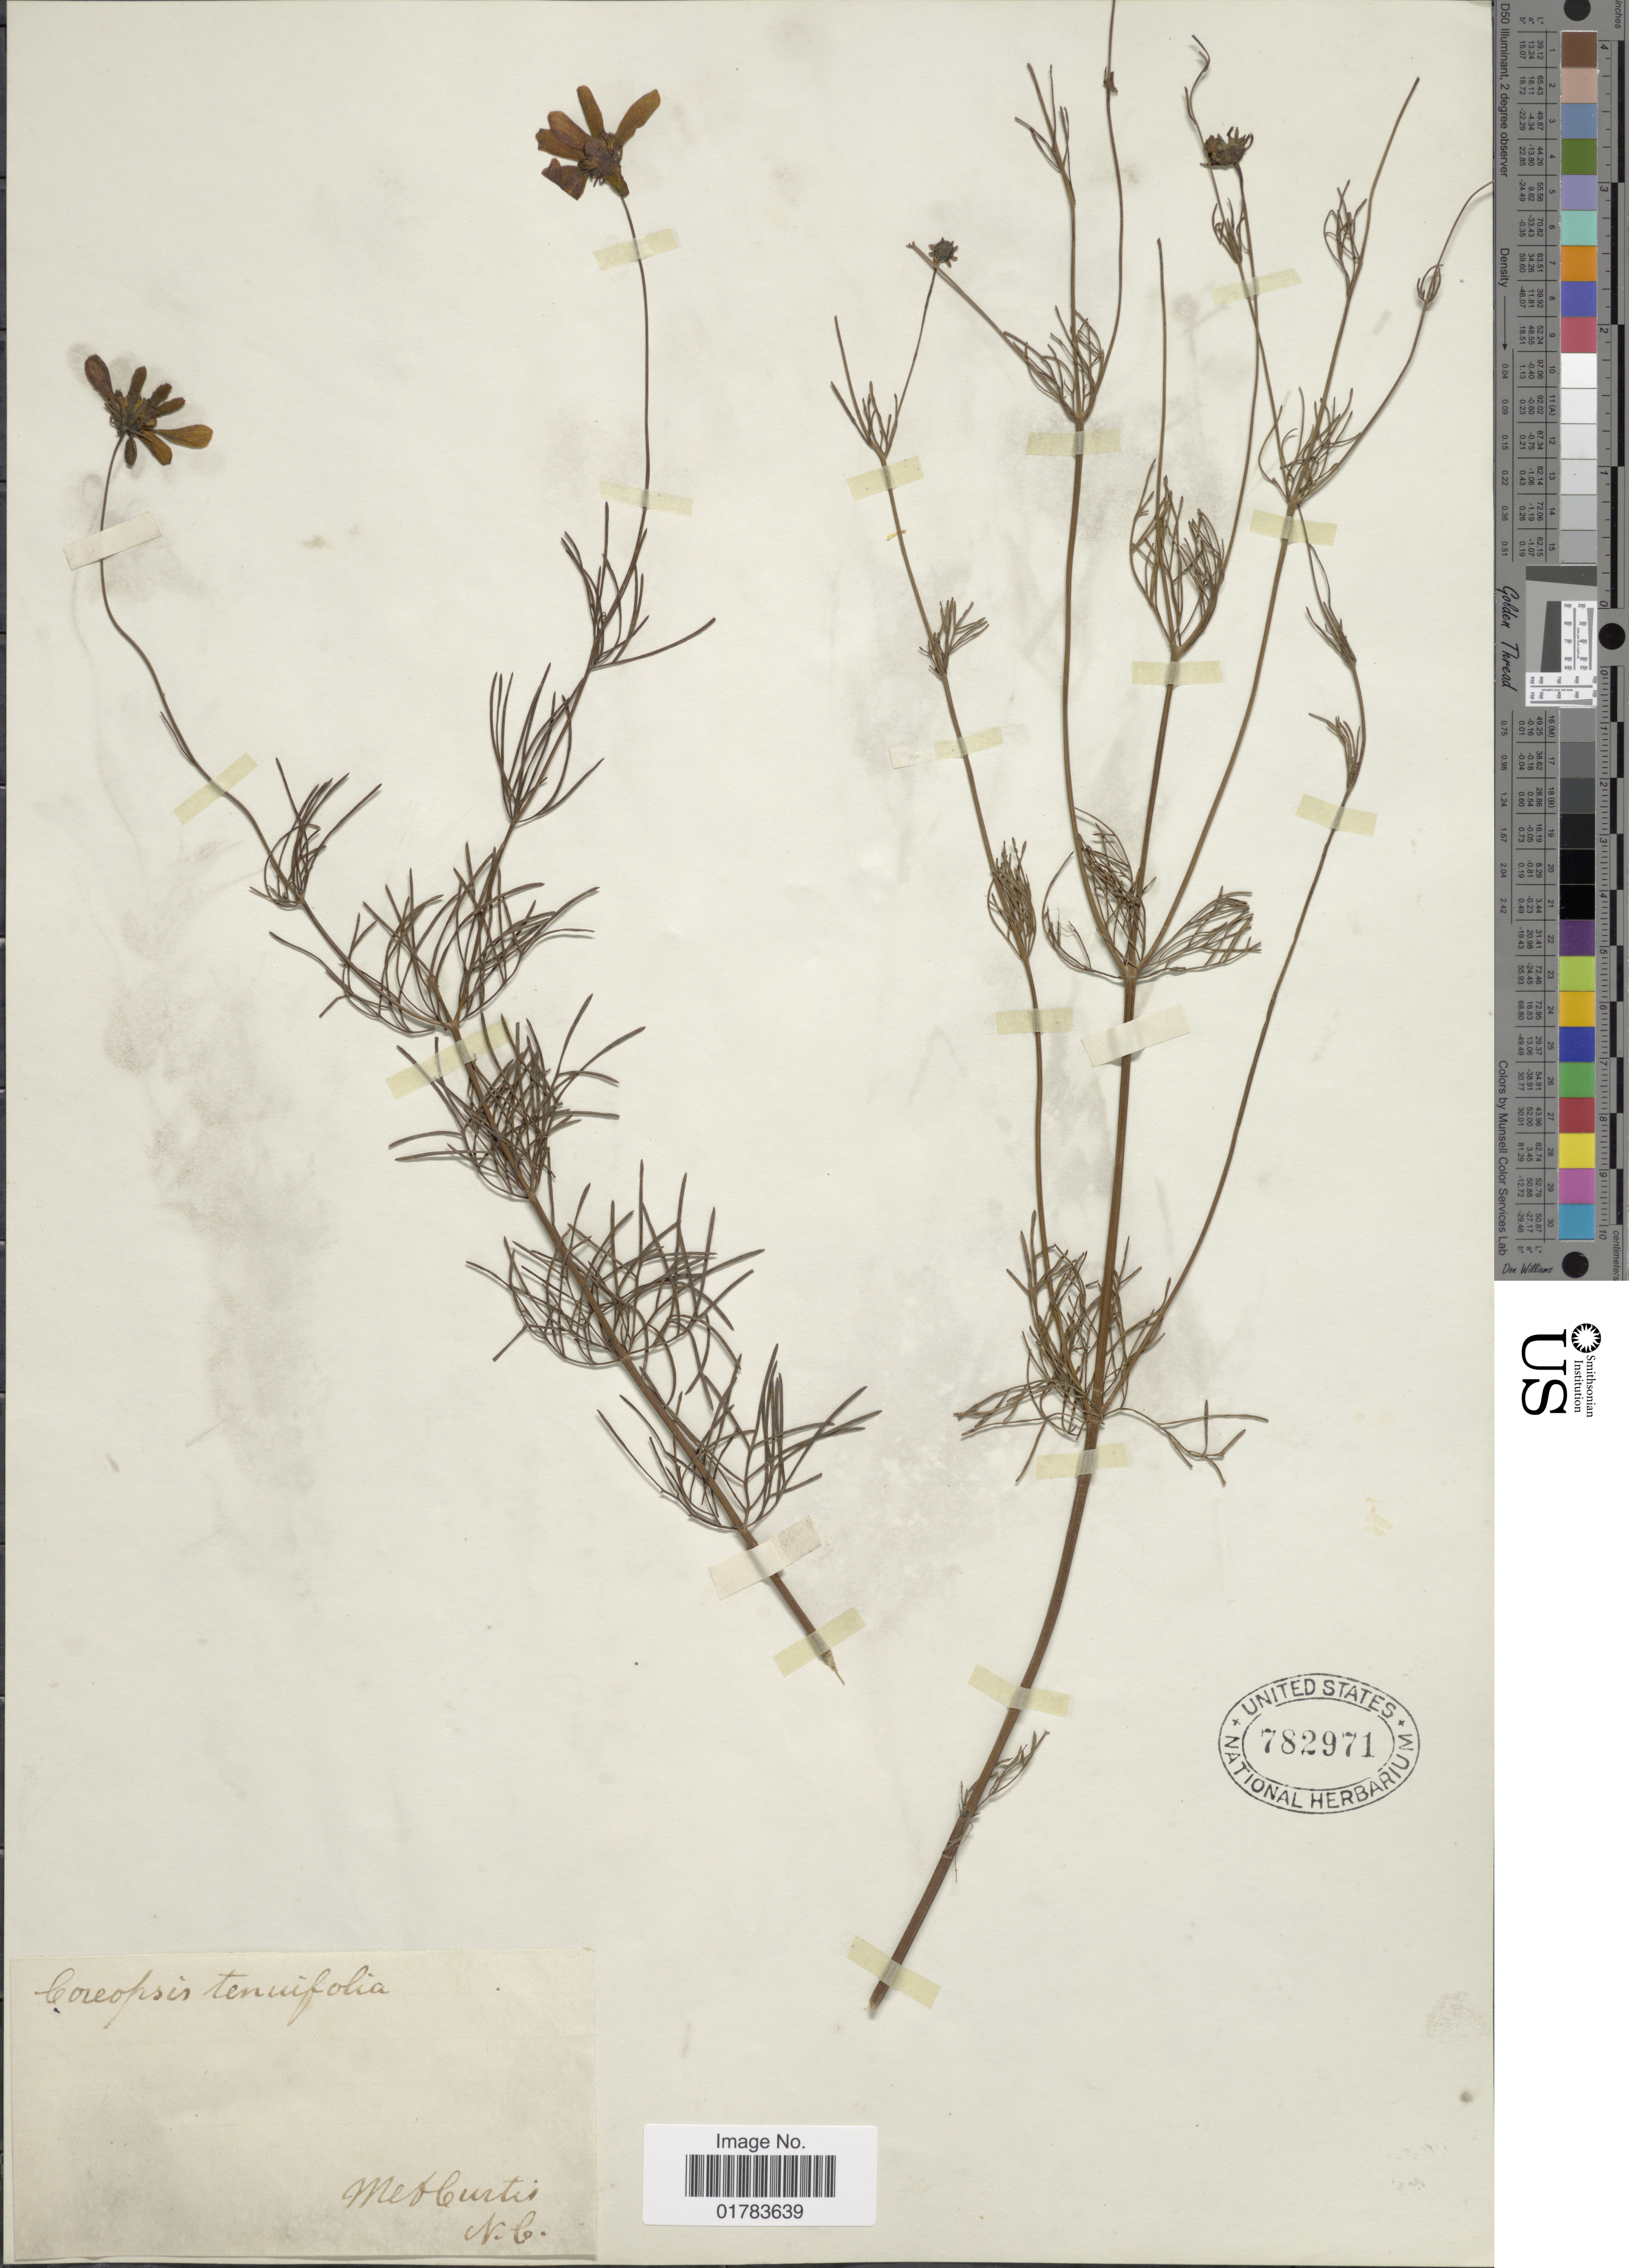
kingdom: Plantae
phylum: Tracheophyta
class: Magnoliopsida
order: Asterales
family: Asteraceae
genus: Coreopsis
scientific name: Coreopsis verticillata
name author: L.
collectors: M. Curtis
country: United States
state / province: North Carolina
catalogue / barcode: US 782971